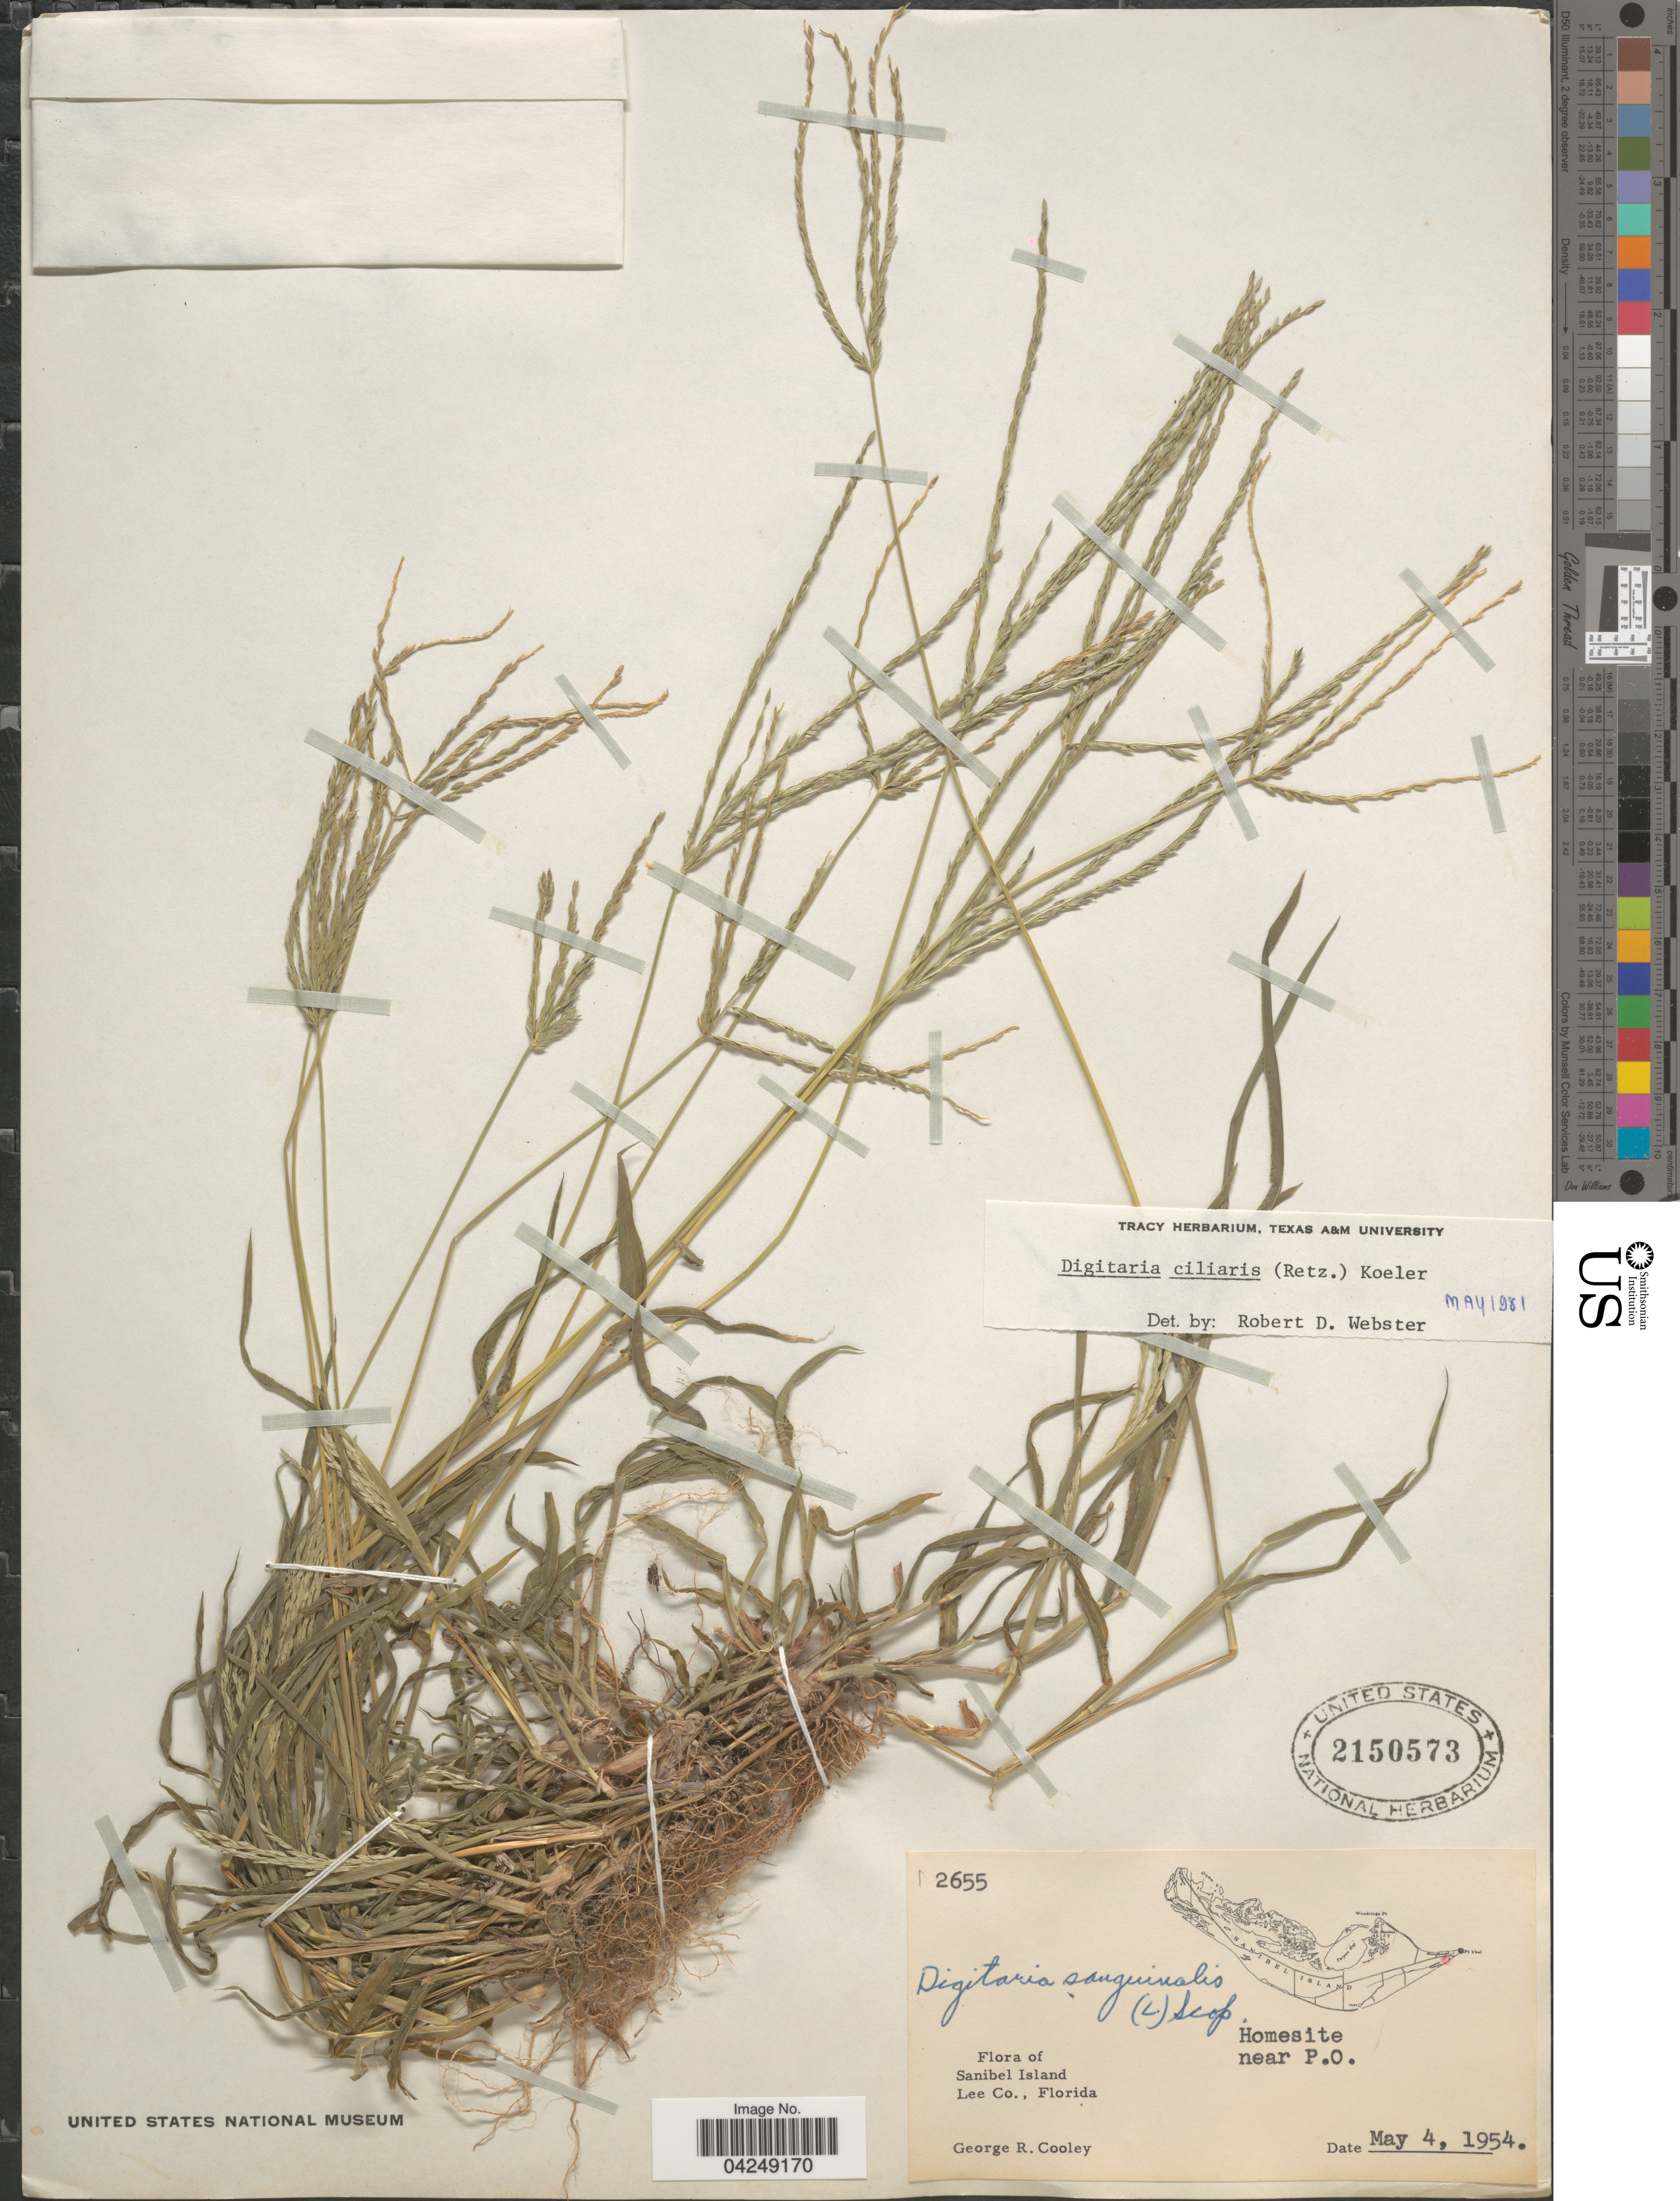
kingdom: Plantae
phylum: Tracheophyta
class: Liliopsida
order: Poales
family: Poaceae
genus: Digitaria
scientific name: Digitaria ciliaris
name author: (Retz.) Koeler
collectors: G. R. Cooley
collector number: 2655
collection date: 1954-05-04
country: United States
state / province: Florida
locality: Sanibel Island. Lee Co. Homesite near P. O.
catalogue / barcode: US 2150573